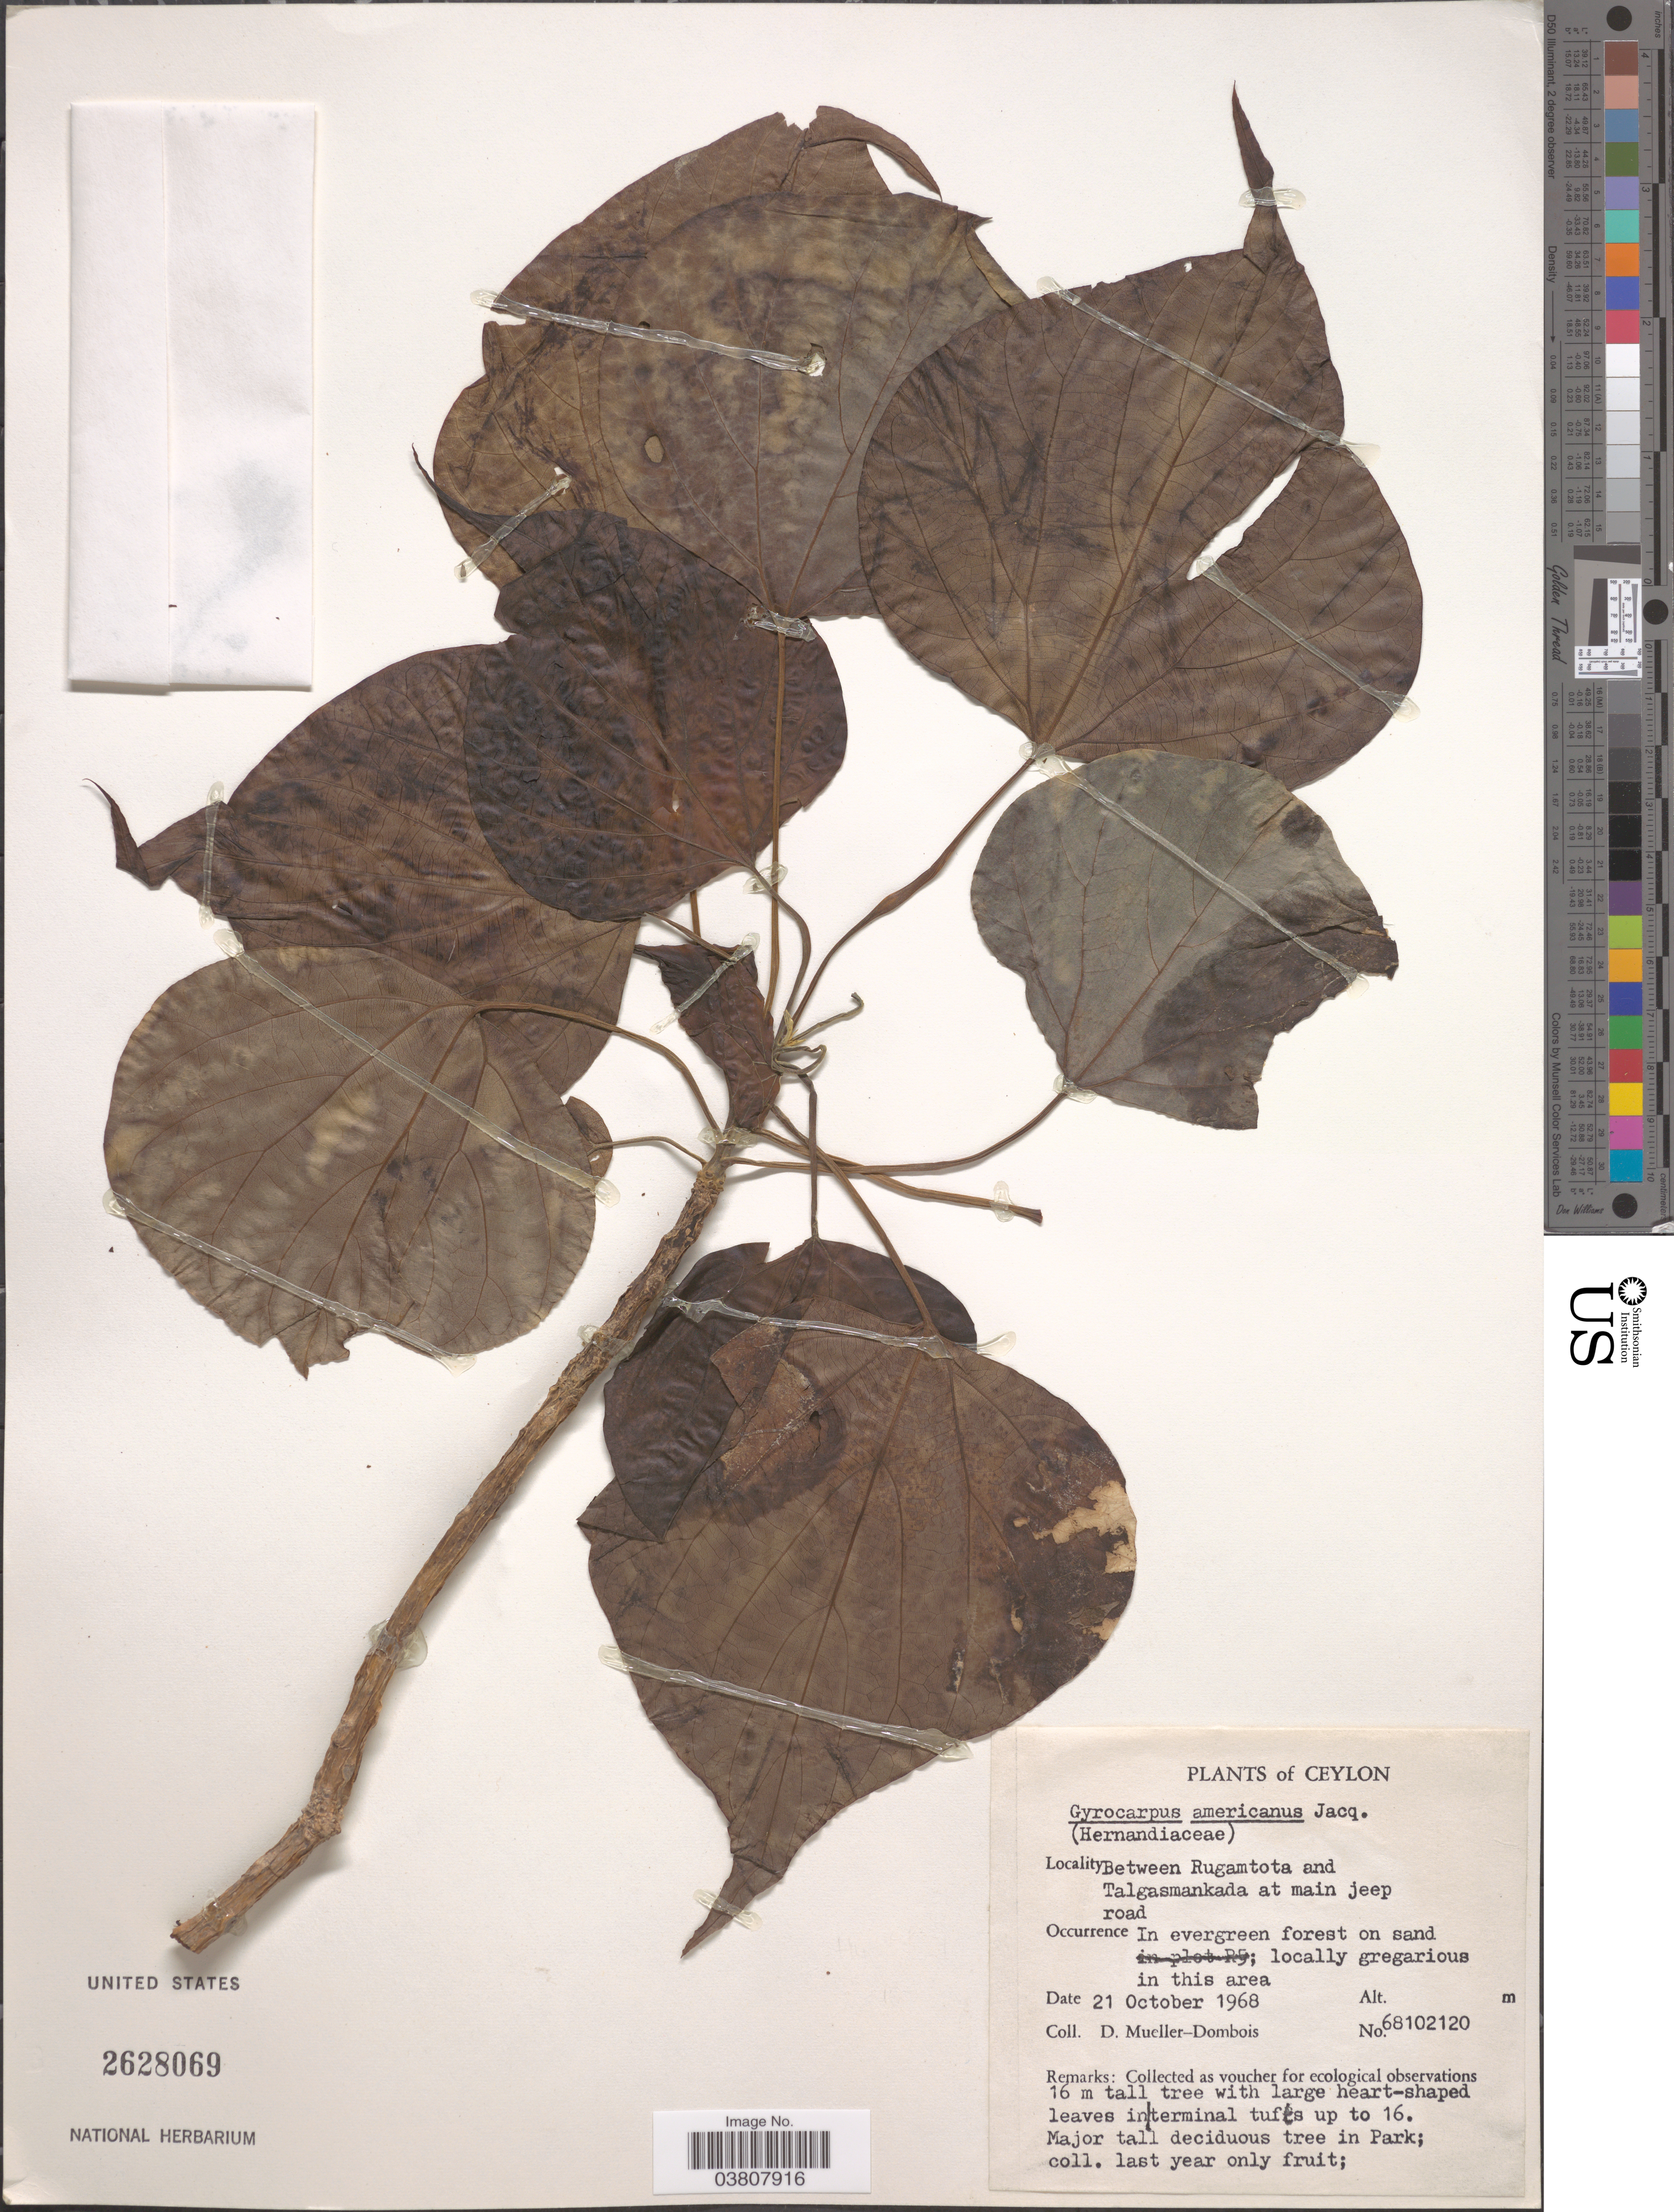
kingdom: Plantae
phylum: Tracheophyta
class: Magnoliopsida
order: Laurales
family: Hernandiaceae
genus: Gyrocarpus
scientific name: Gyrocarpus americanus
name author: Jacq.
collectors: D. Mueller-Dombois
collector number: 68102120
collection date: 1968-10-21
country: Sri Lanka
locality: Ceylon. Between Rugamtota and Talgasmankada at main jeep road.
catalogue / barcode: US 2628069